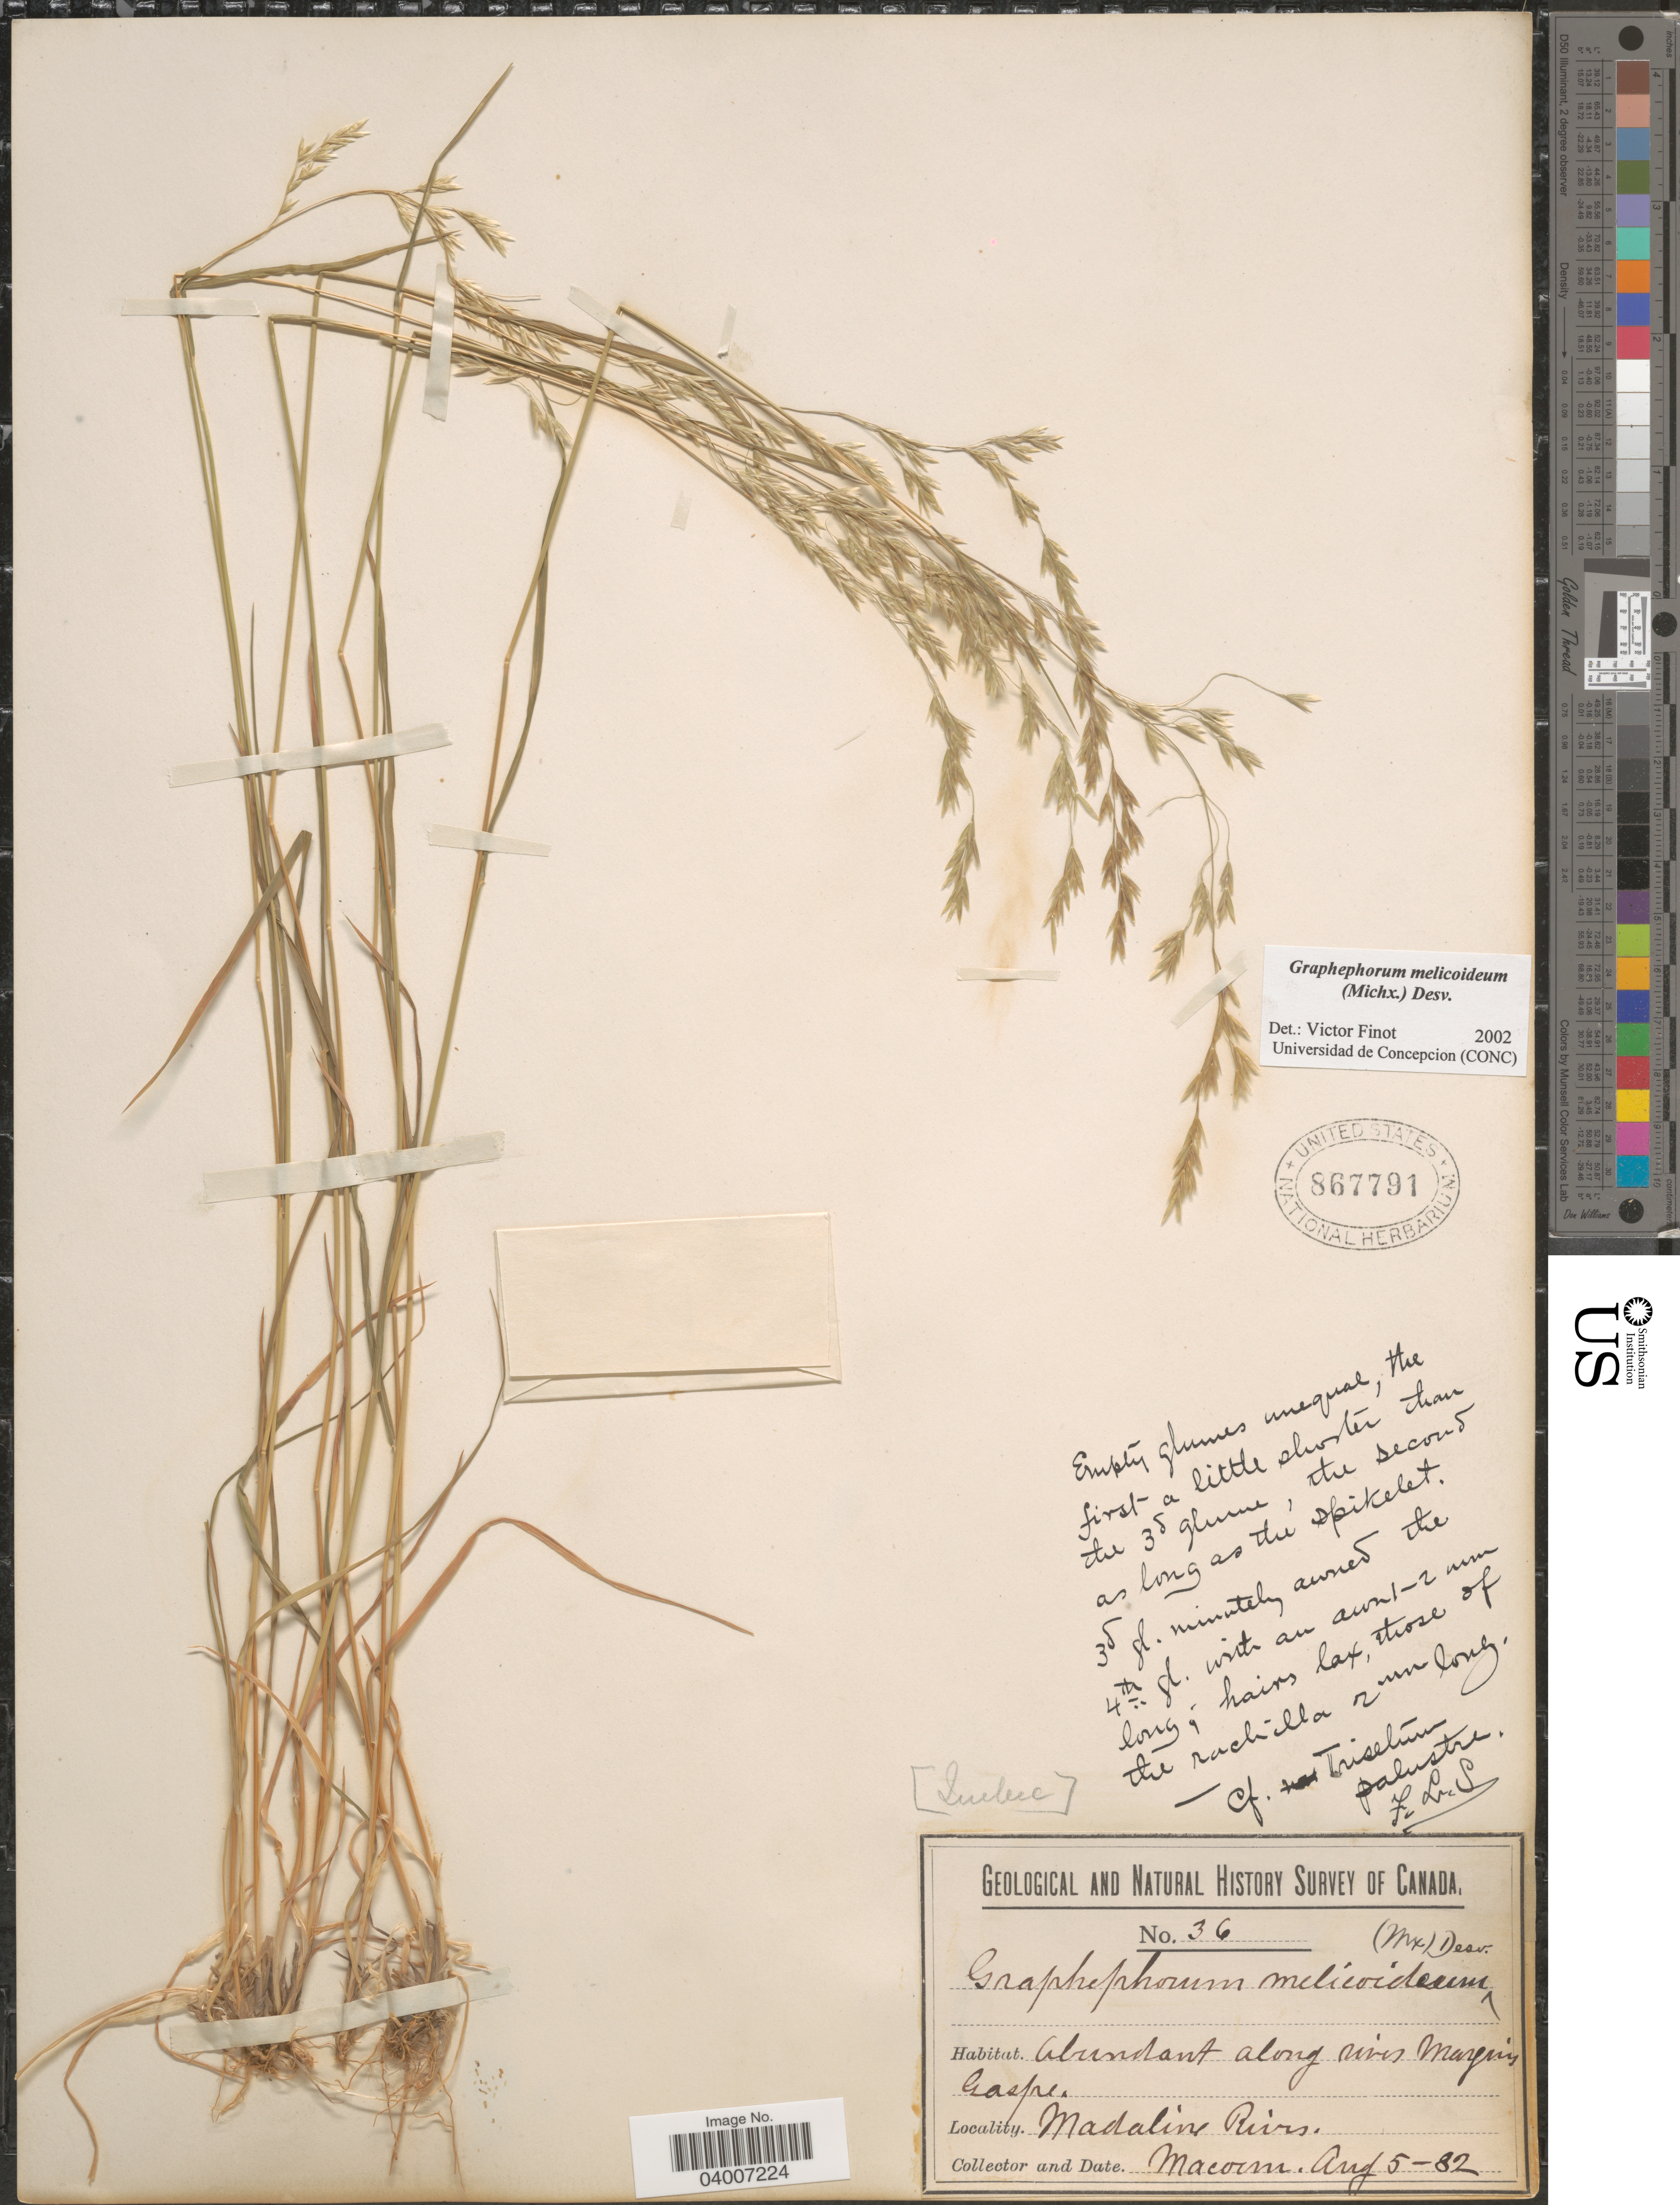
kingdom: Plantae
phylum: Tracheophyta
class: Liliopsida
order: Poales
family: Poaceae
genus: Graphephorum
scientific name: Graphephorum melicoides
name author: (F. Michx.) Desv.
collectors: -- Macoun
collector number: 36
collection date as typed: Transcribed d/m/y: 5/8/82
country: Canada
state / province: Quebec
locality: Abundant along river margins. Gaspe. Madaline River.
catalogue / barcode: US 867791